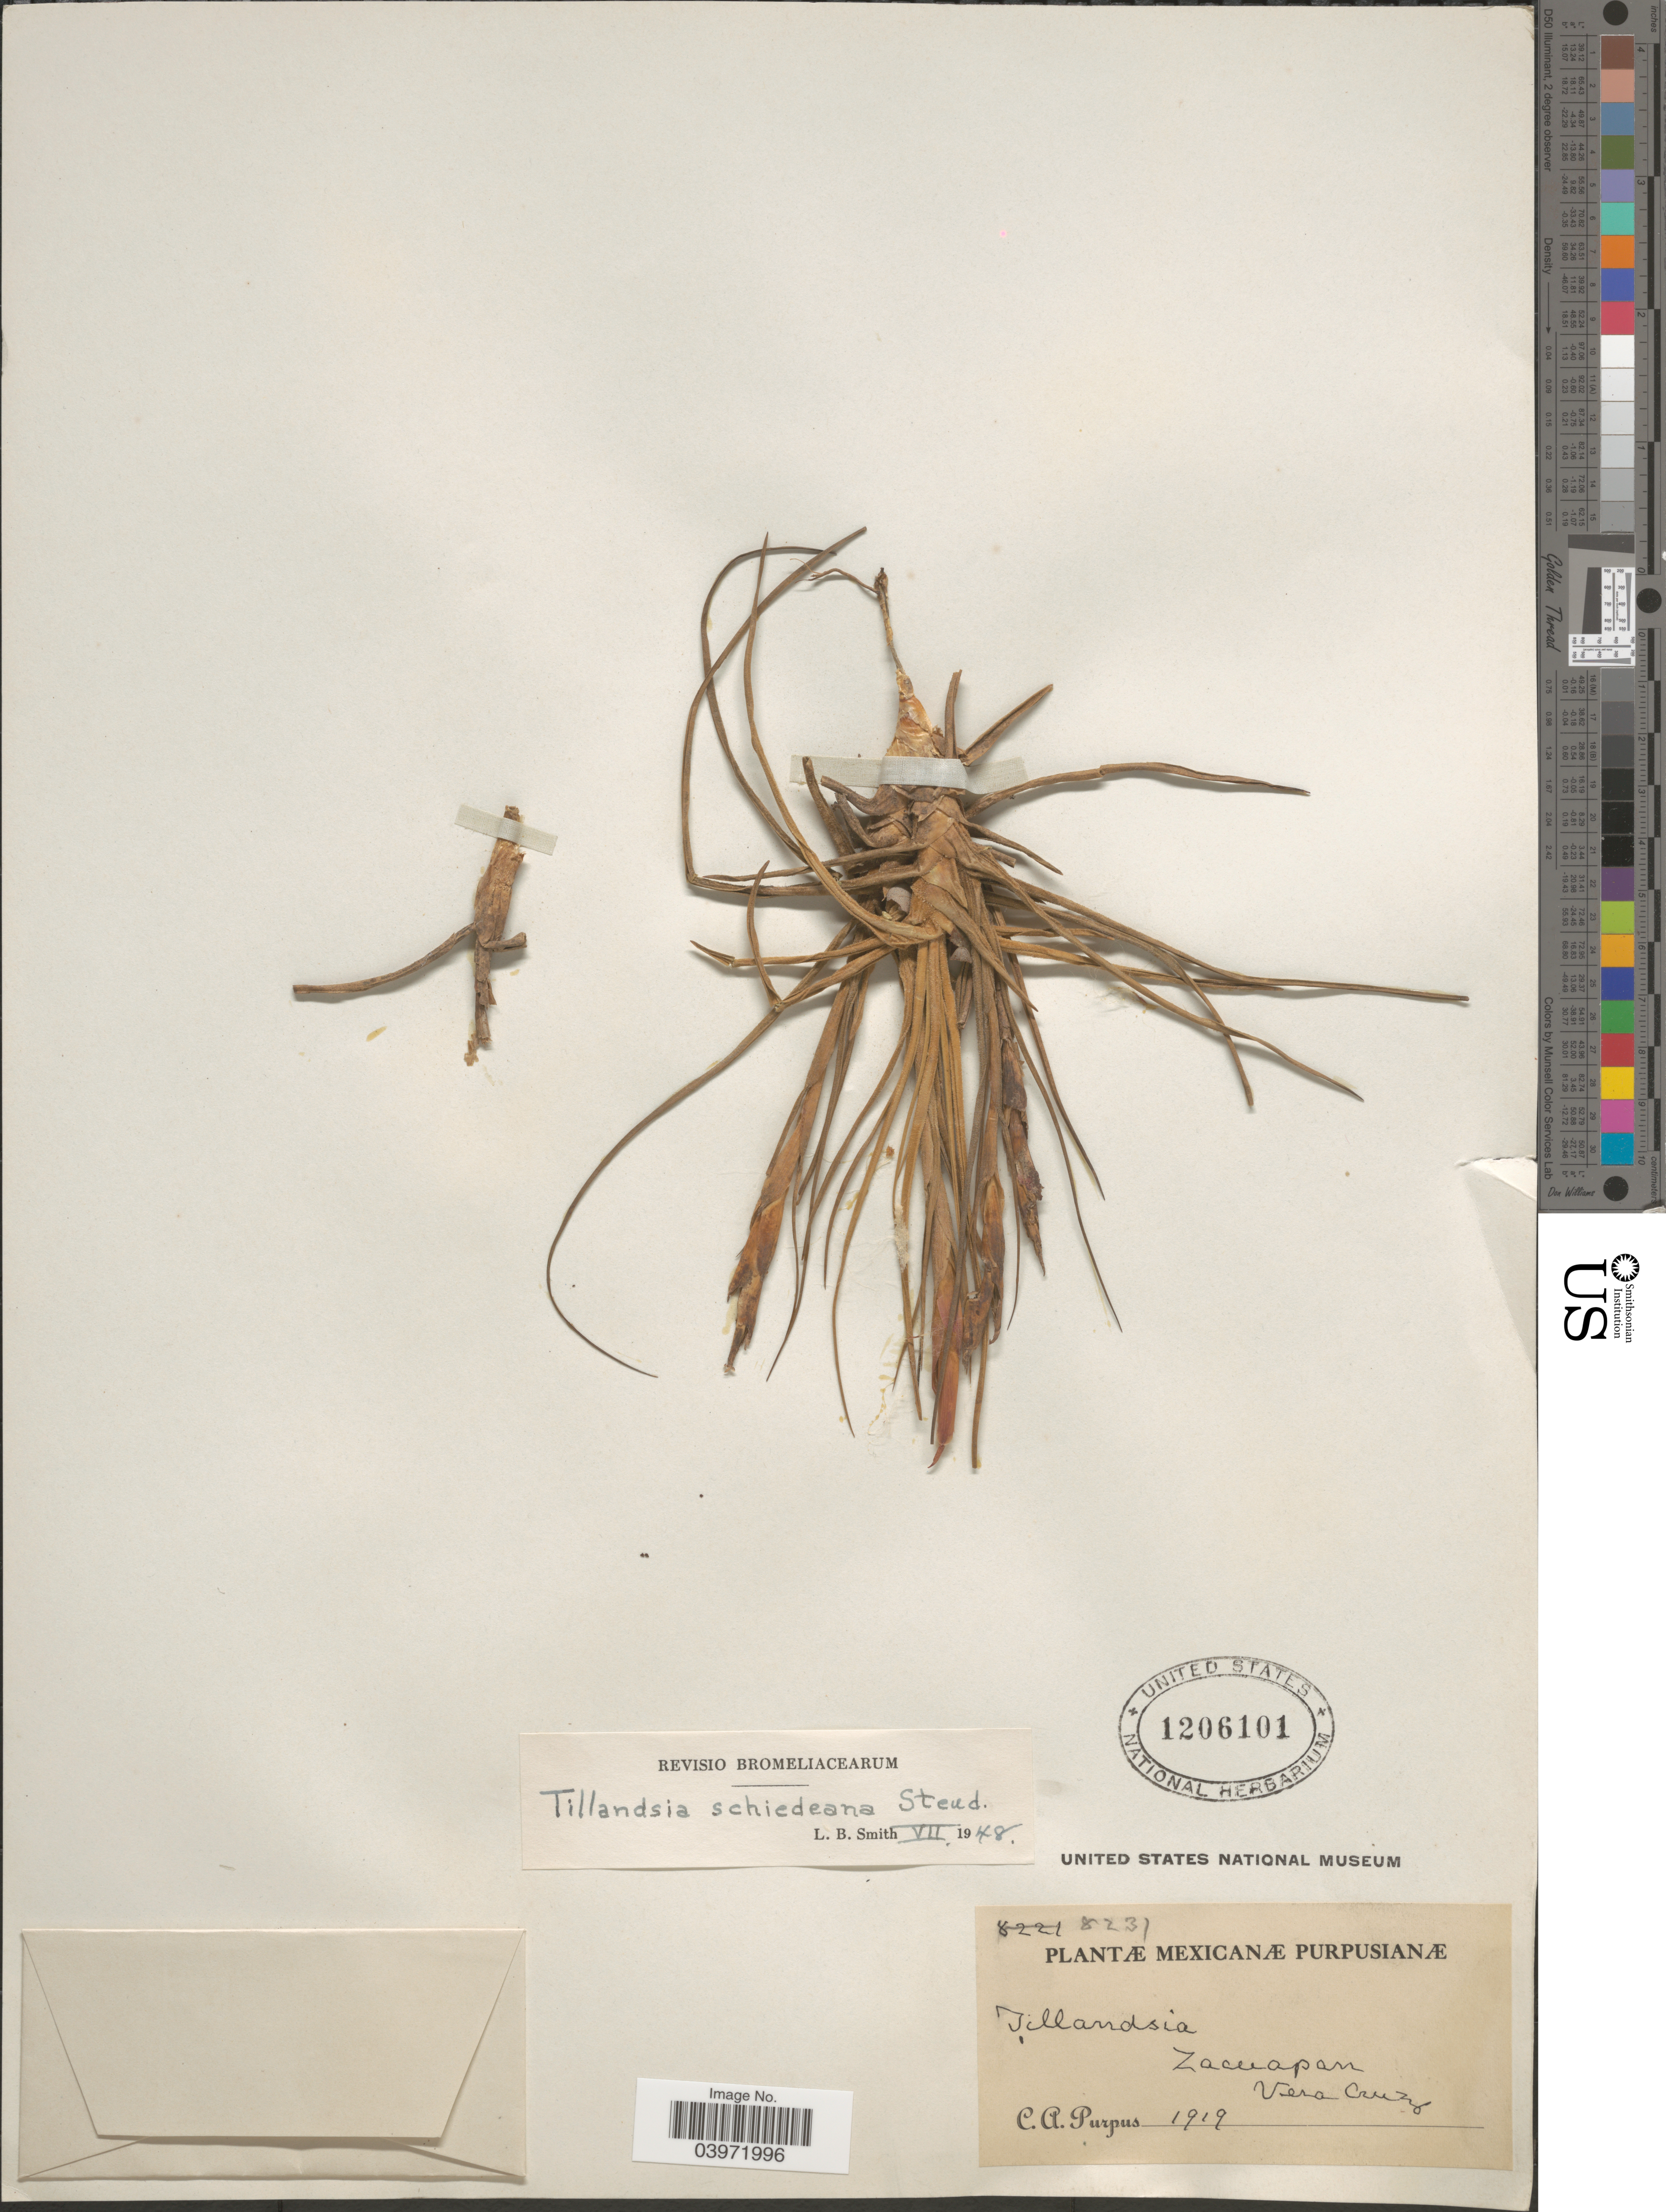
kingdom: Plantae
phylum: Tracheophyta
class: Liliopsida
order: Poales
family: Bromeliaceae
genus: Tillandsia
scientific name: Tillandsia schiedeana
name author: Steud.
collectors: C. A. Purpus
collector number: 8231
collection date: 1919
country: Mexico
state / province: Veracruz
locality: Zacuapan. Vera Cruz.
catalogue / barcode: US 1206101